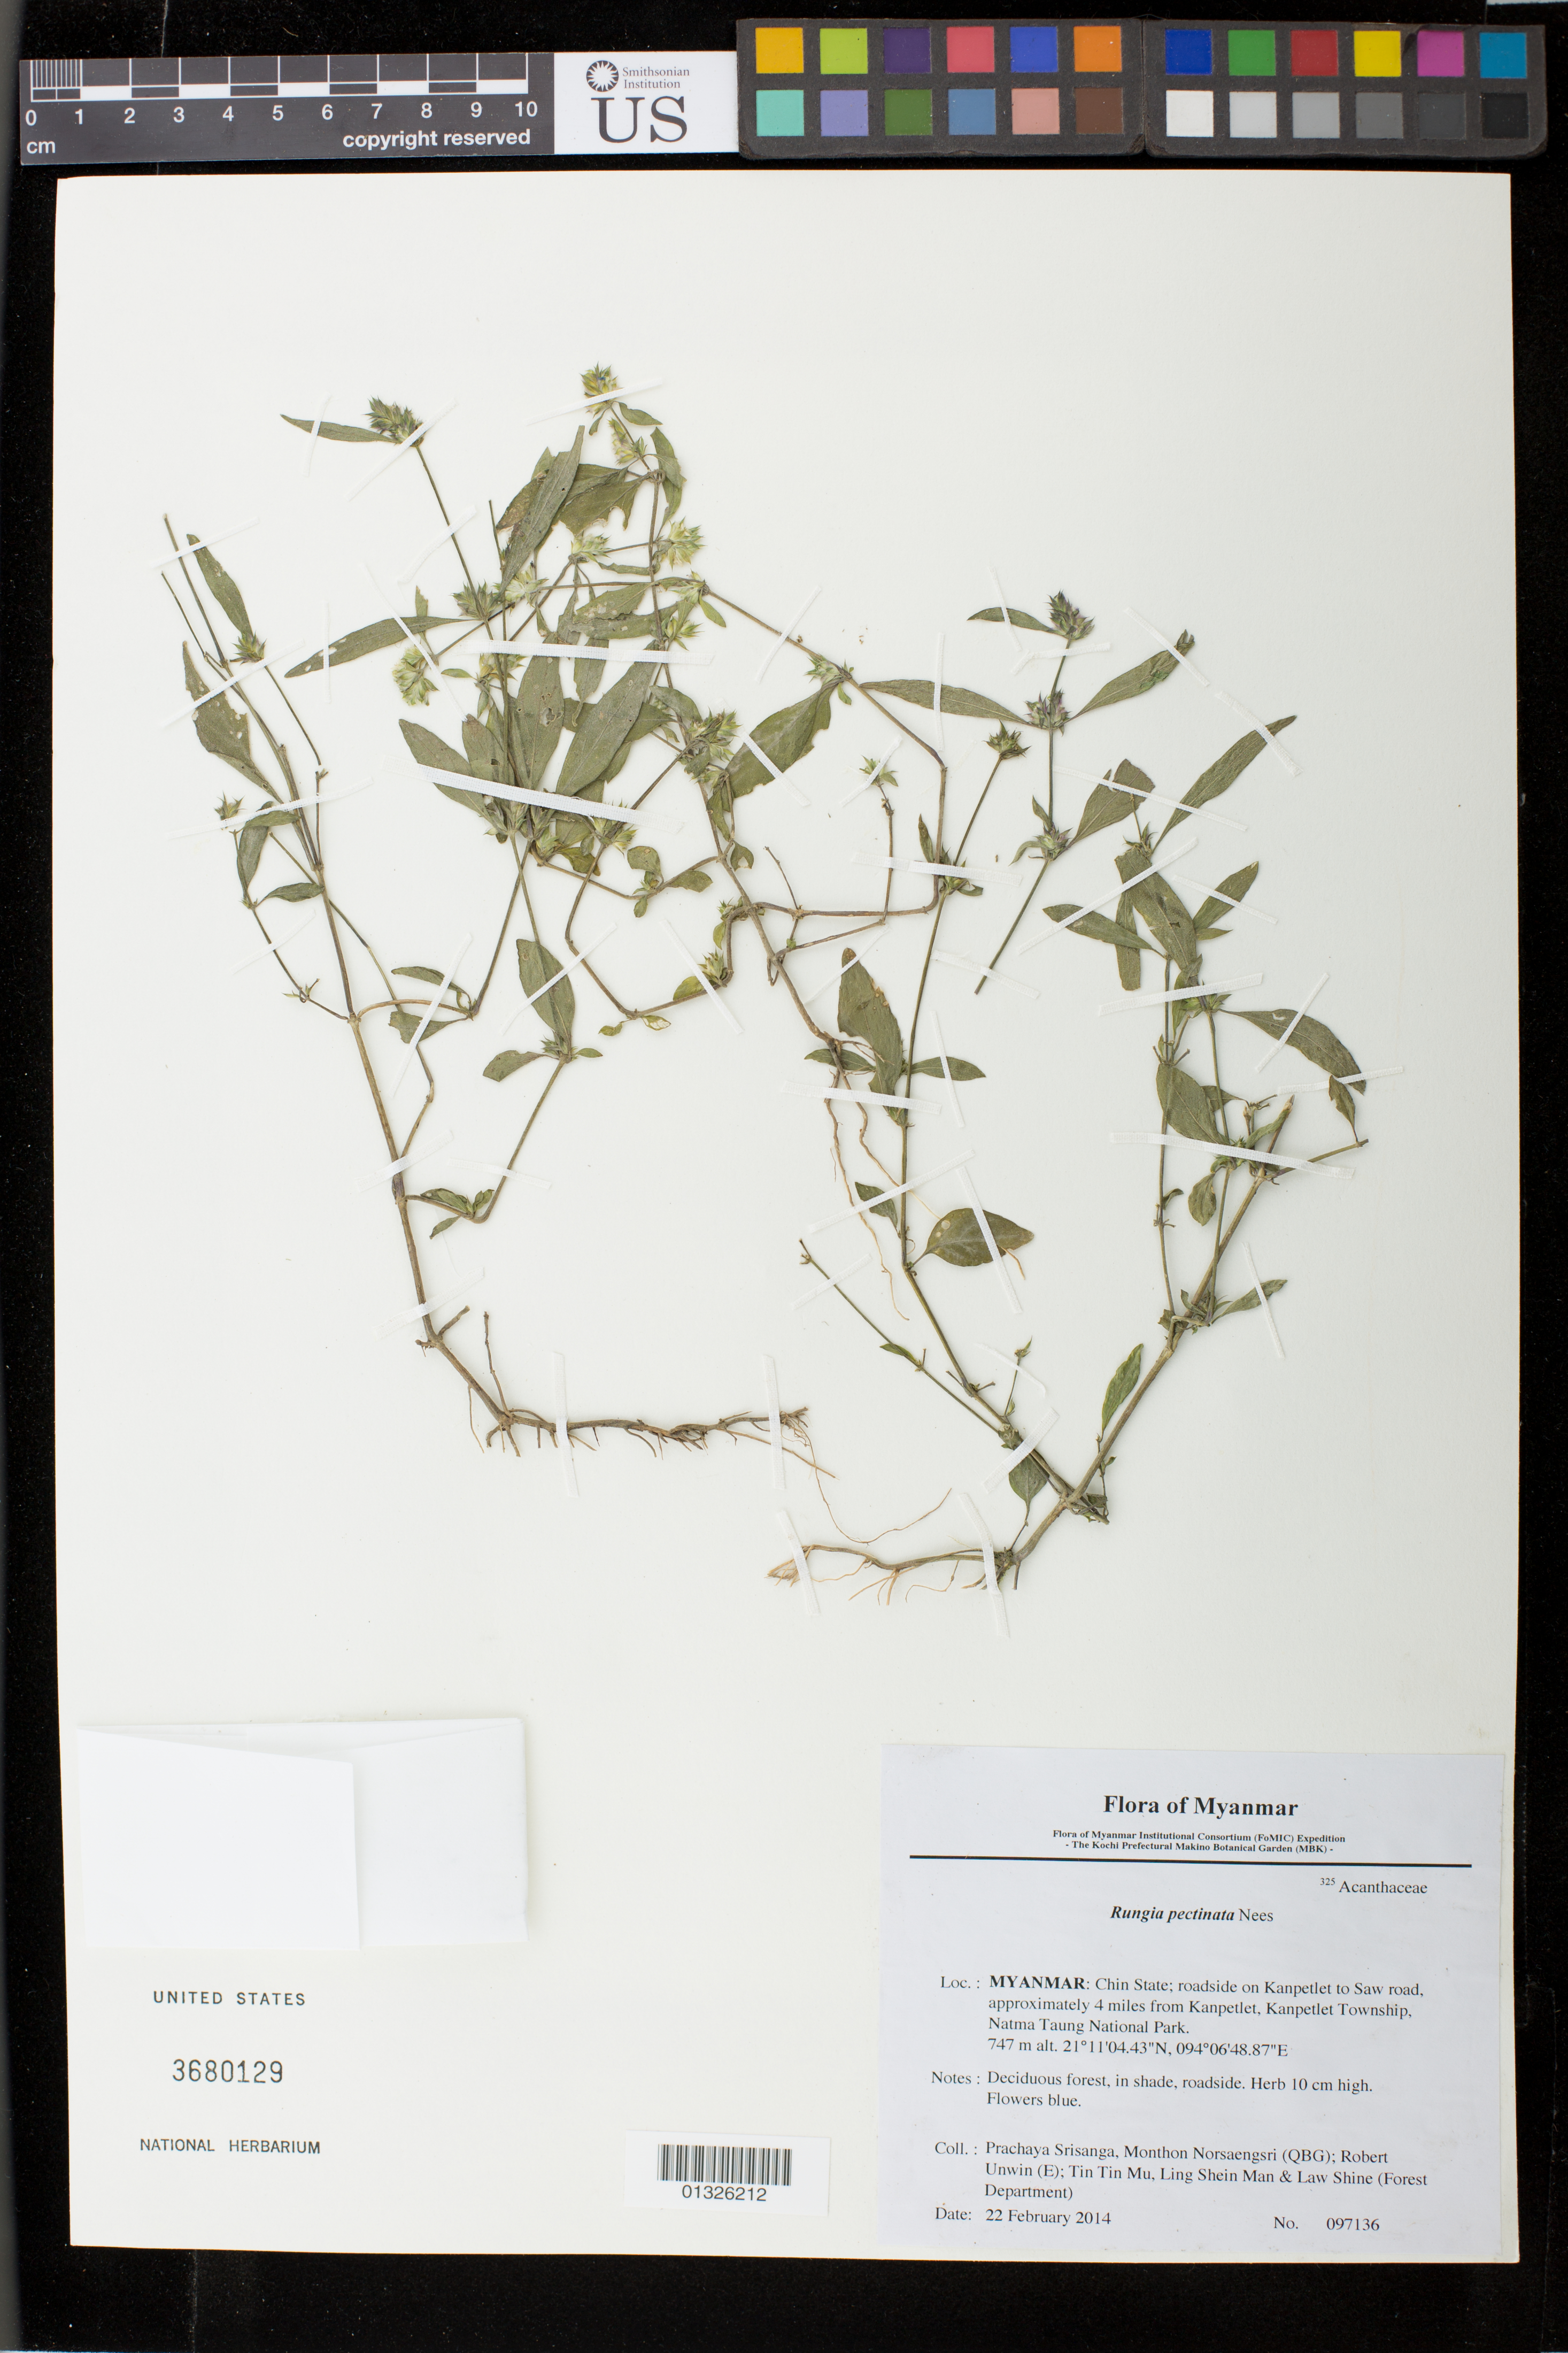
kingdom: Plantae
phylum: Tracheophyta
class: Magnoliopsida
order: Lamiales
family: Acanthaceae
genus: Rungia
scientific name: Rungia pectinata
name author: Nees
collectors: P. Srisanga, M. Norsaengsri, R. Unwin, Tin Tin Mu, Ling Shein Man & L. Shine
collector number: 97136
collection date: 2014-02-22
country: Myanmar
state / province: Chin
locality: Roadside on Kanpetlet to Saw road, approximately 4 miles from Kanpetlet, Kanpetlet Township, Natma Taung National Park.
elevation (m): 747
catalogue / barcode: US 3680129